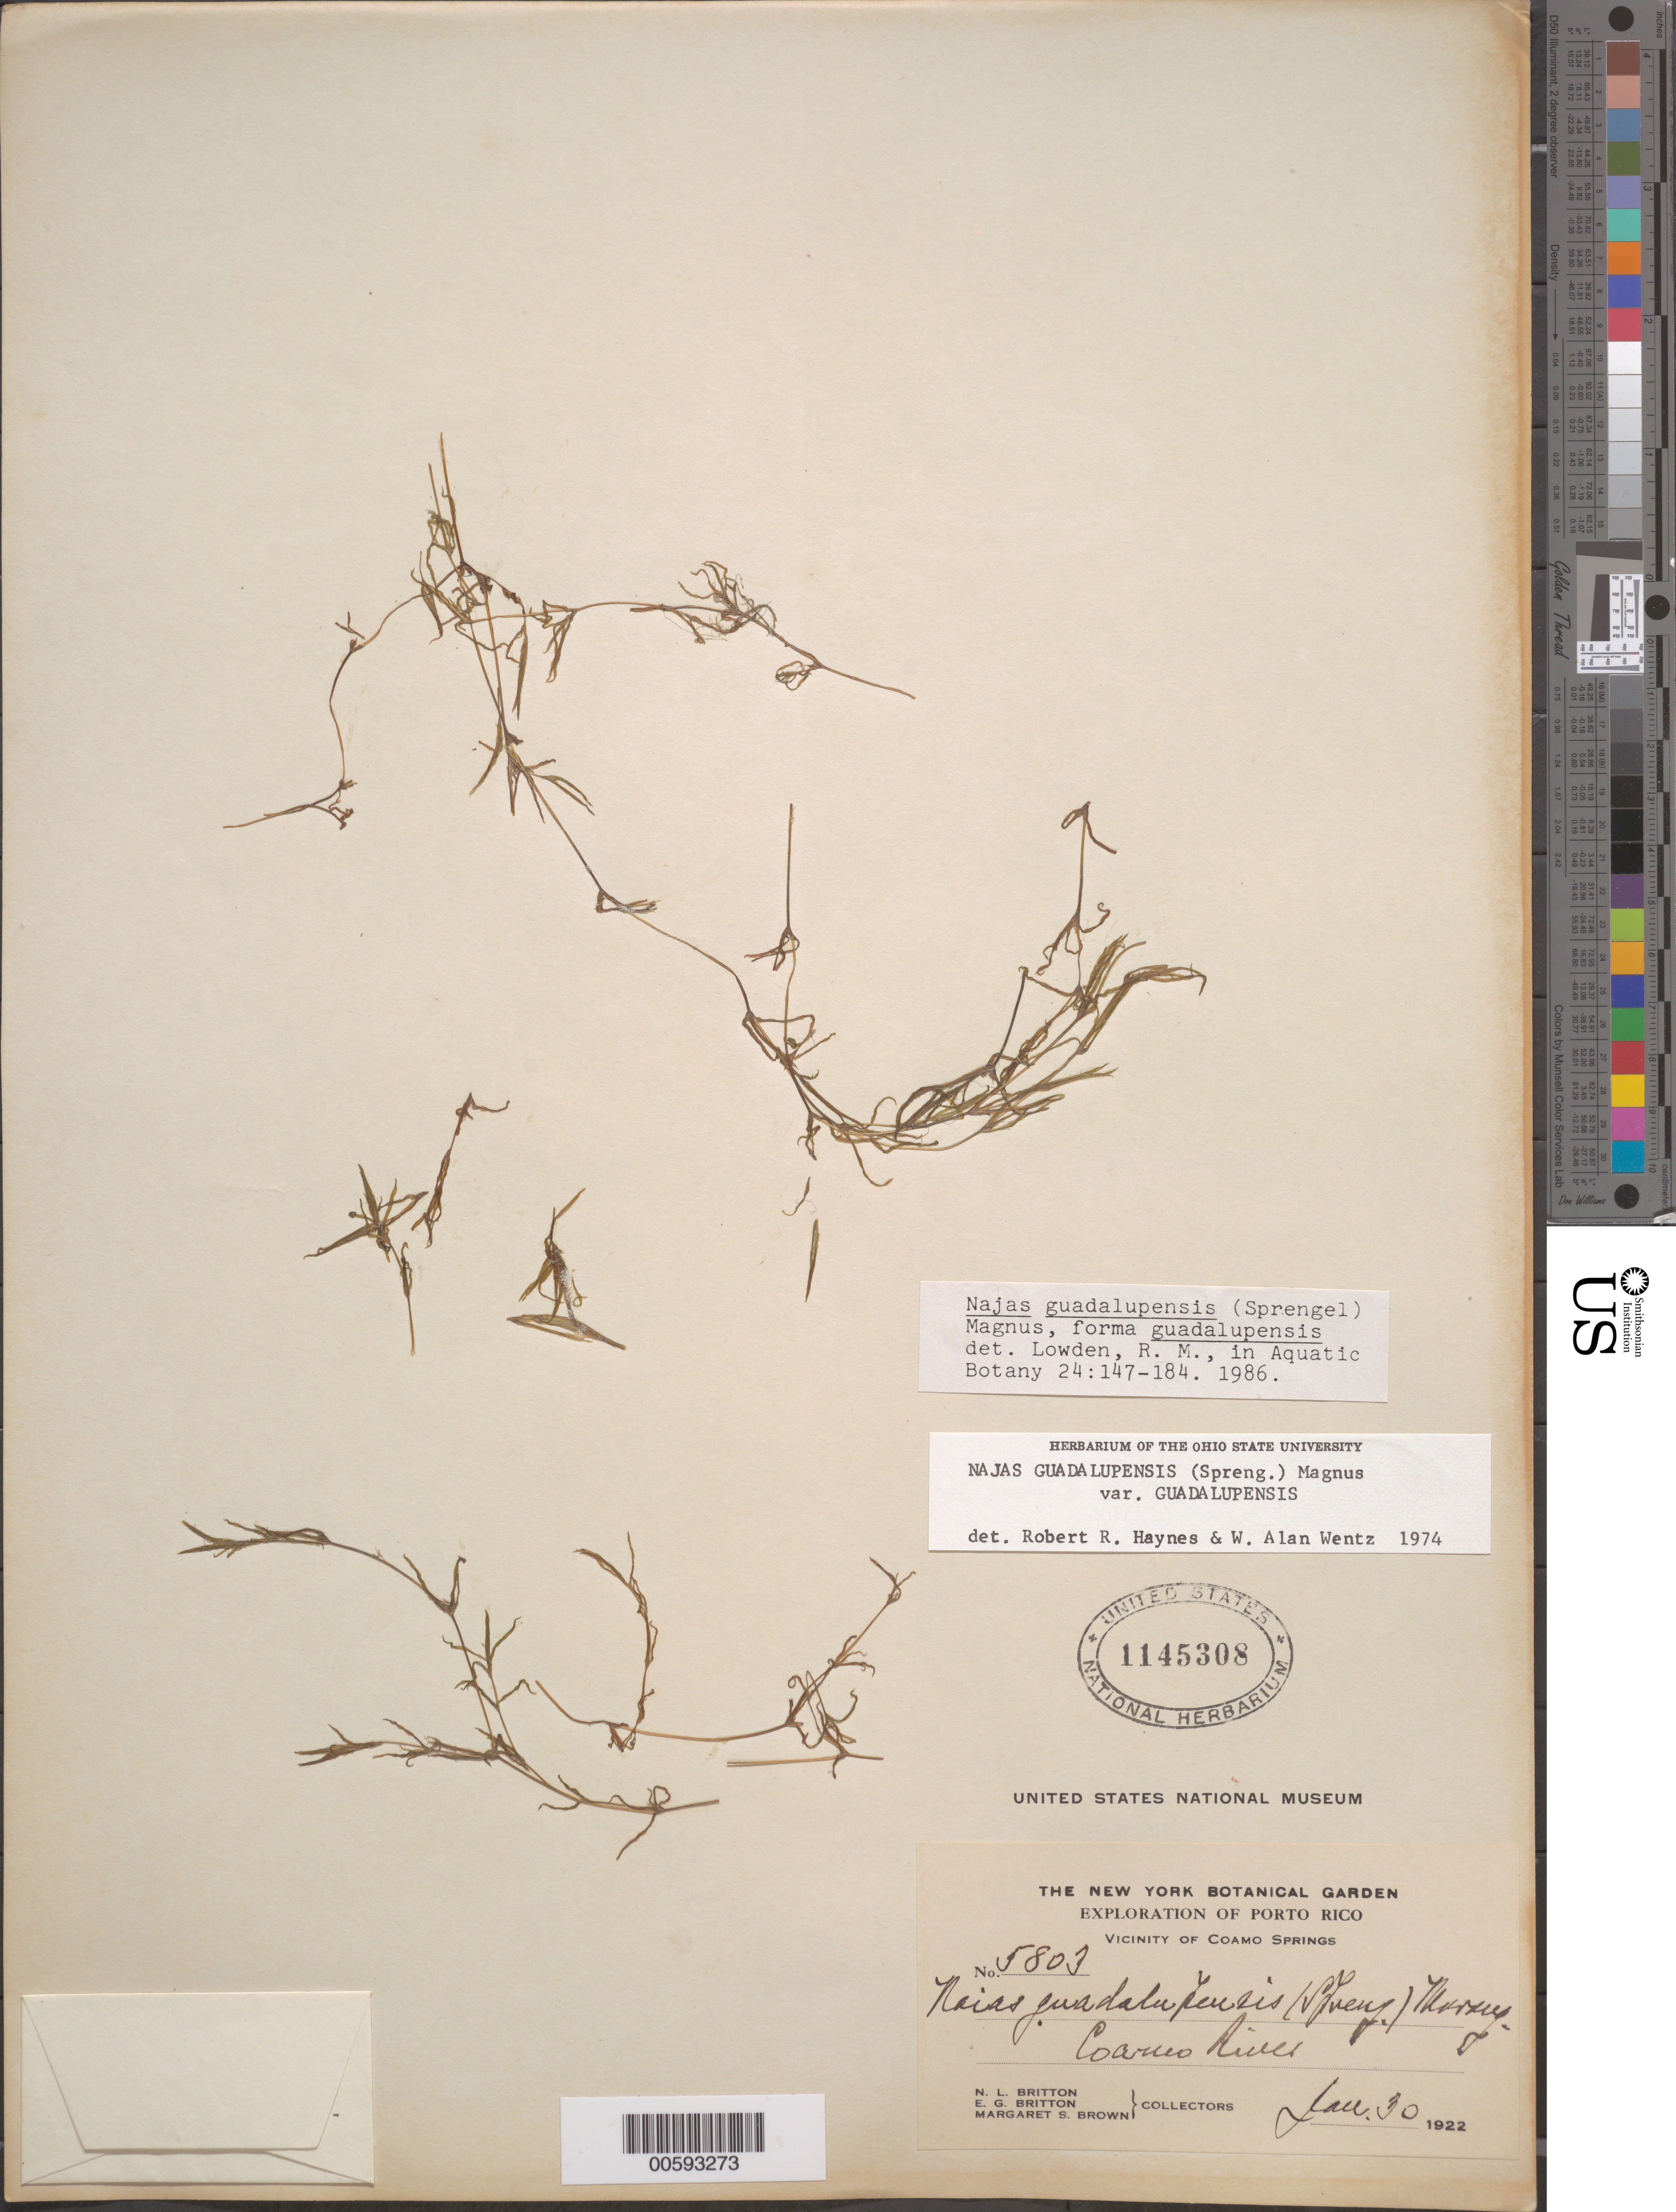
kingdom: Plantae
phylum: Tracheophyta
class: Liliopsida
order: Alismatales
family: Hydrocharitaceae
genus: Najas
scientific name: Najas guadalupensis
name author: (Spreng.) Magnus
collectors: N. Britton, E. G. Britton & M. S. Brown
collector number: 5803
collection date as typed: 30 Jan 1922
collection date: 1922-01-30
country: Puerto Rico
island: Greater Antilles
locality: Coamo Springs and river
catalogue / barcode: US 1145308